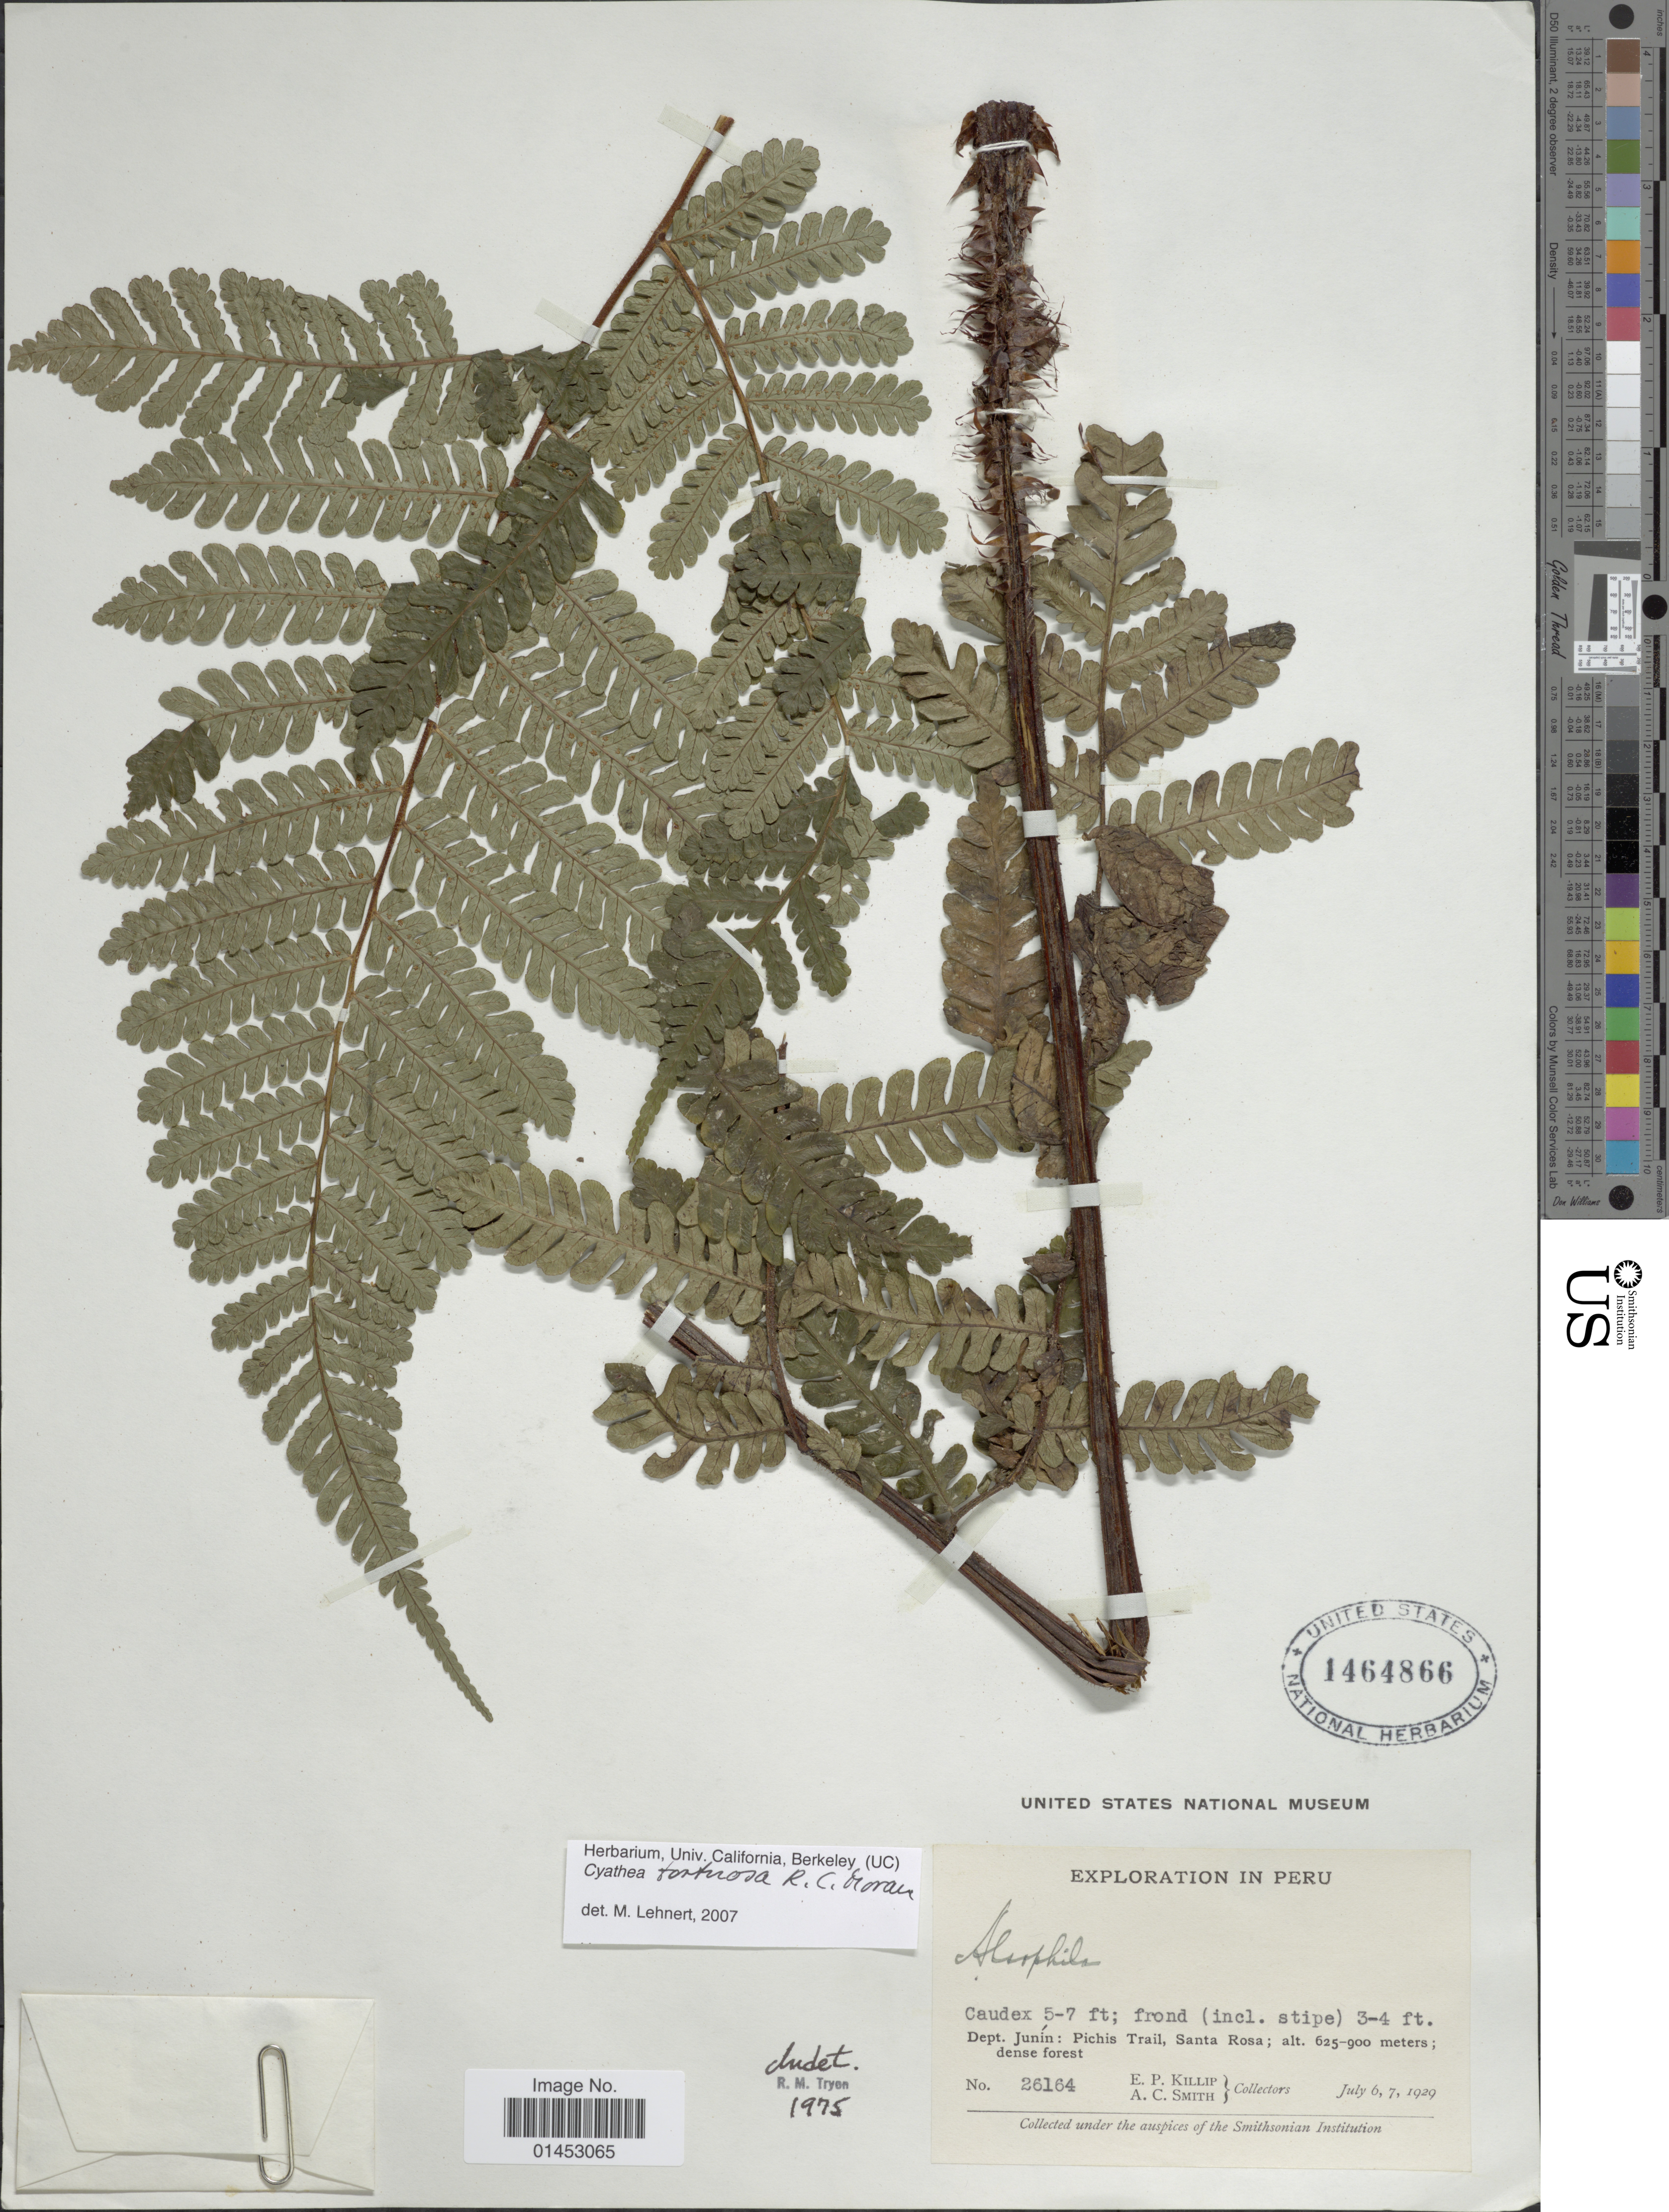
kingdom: Plantae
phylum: Tracheophyta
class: Polypodiopsida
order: Cyatheales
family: Cyatheaceae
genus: Cyathea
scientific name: Cyathea tortuosa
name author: R.C. Moran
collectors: E. P. Killip & A. C. Smith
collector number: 26164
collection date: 1929-07-06/1929-07-07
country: Peru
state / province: Junín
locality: Dept. Junín: Pichis trail, Santa Rosa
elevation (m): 625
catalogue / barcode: US 1464866